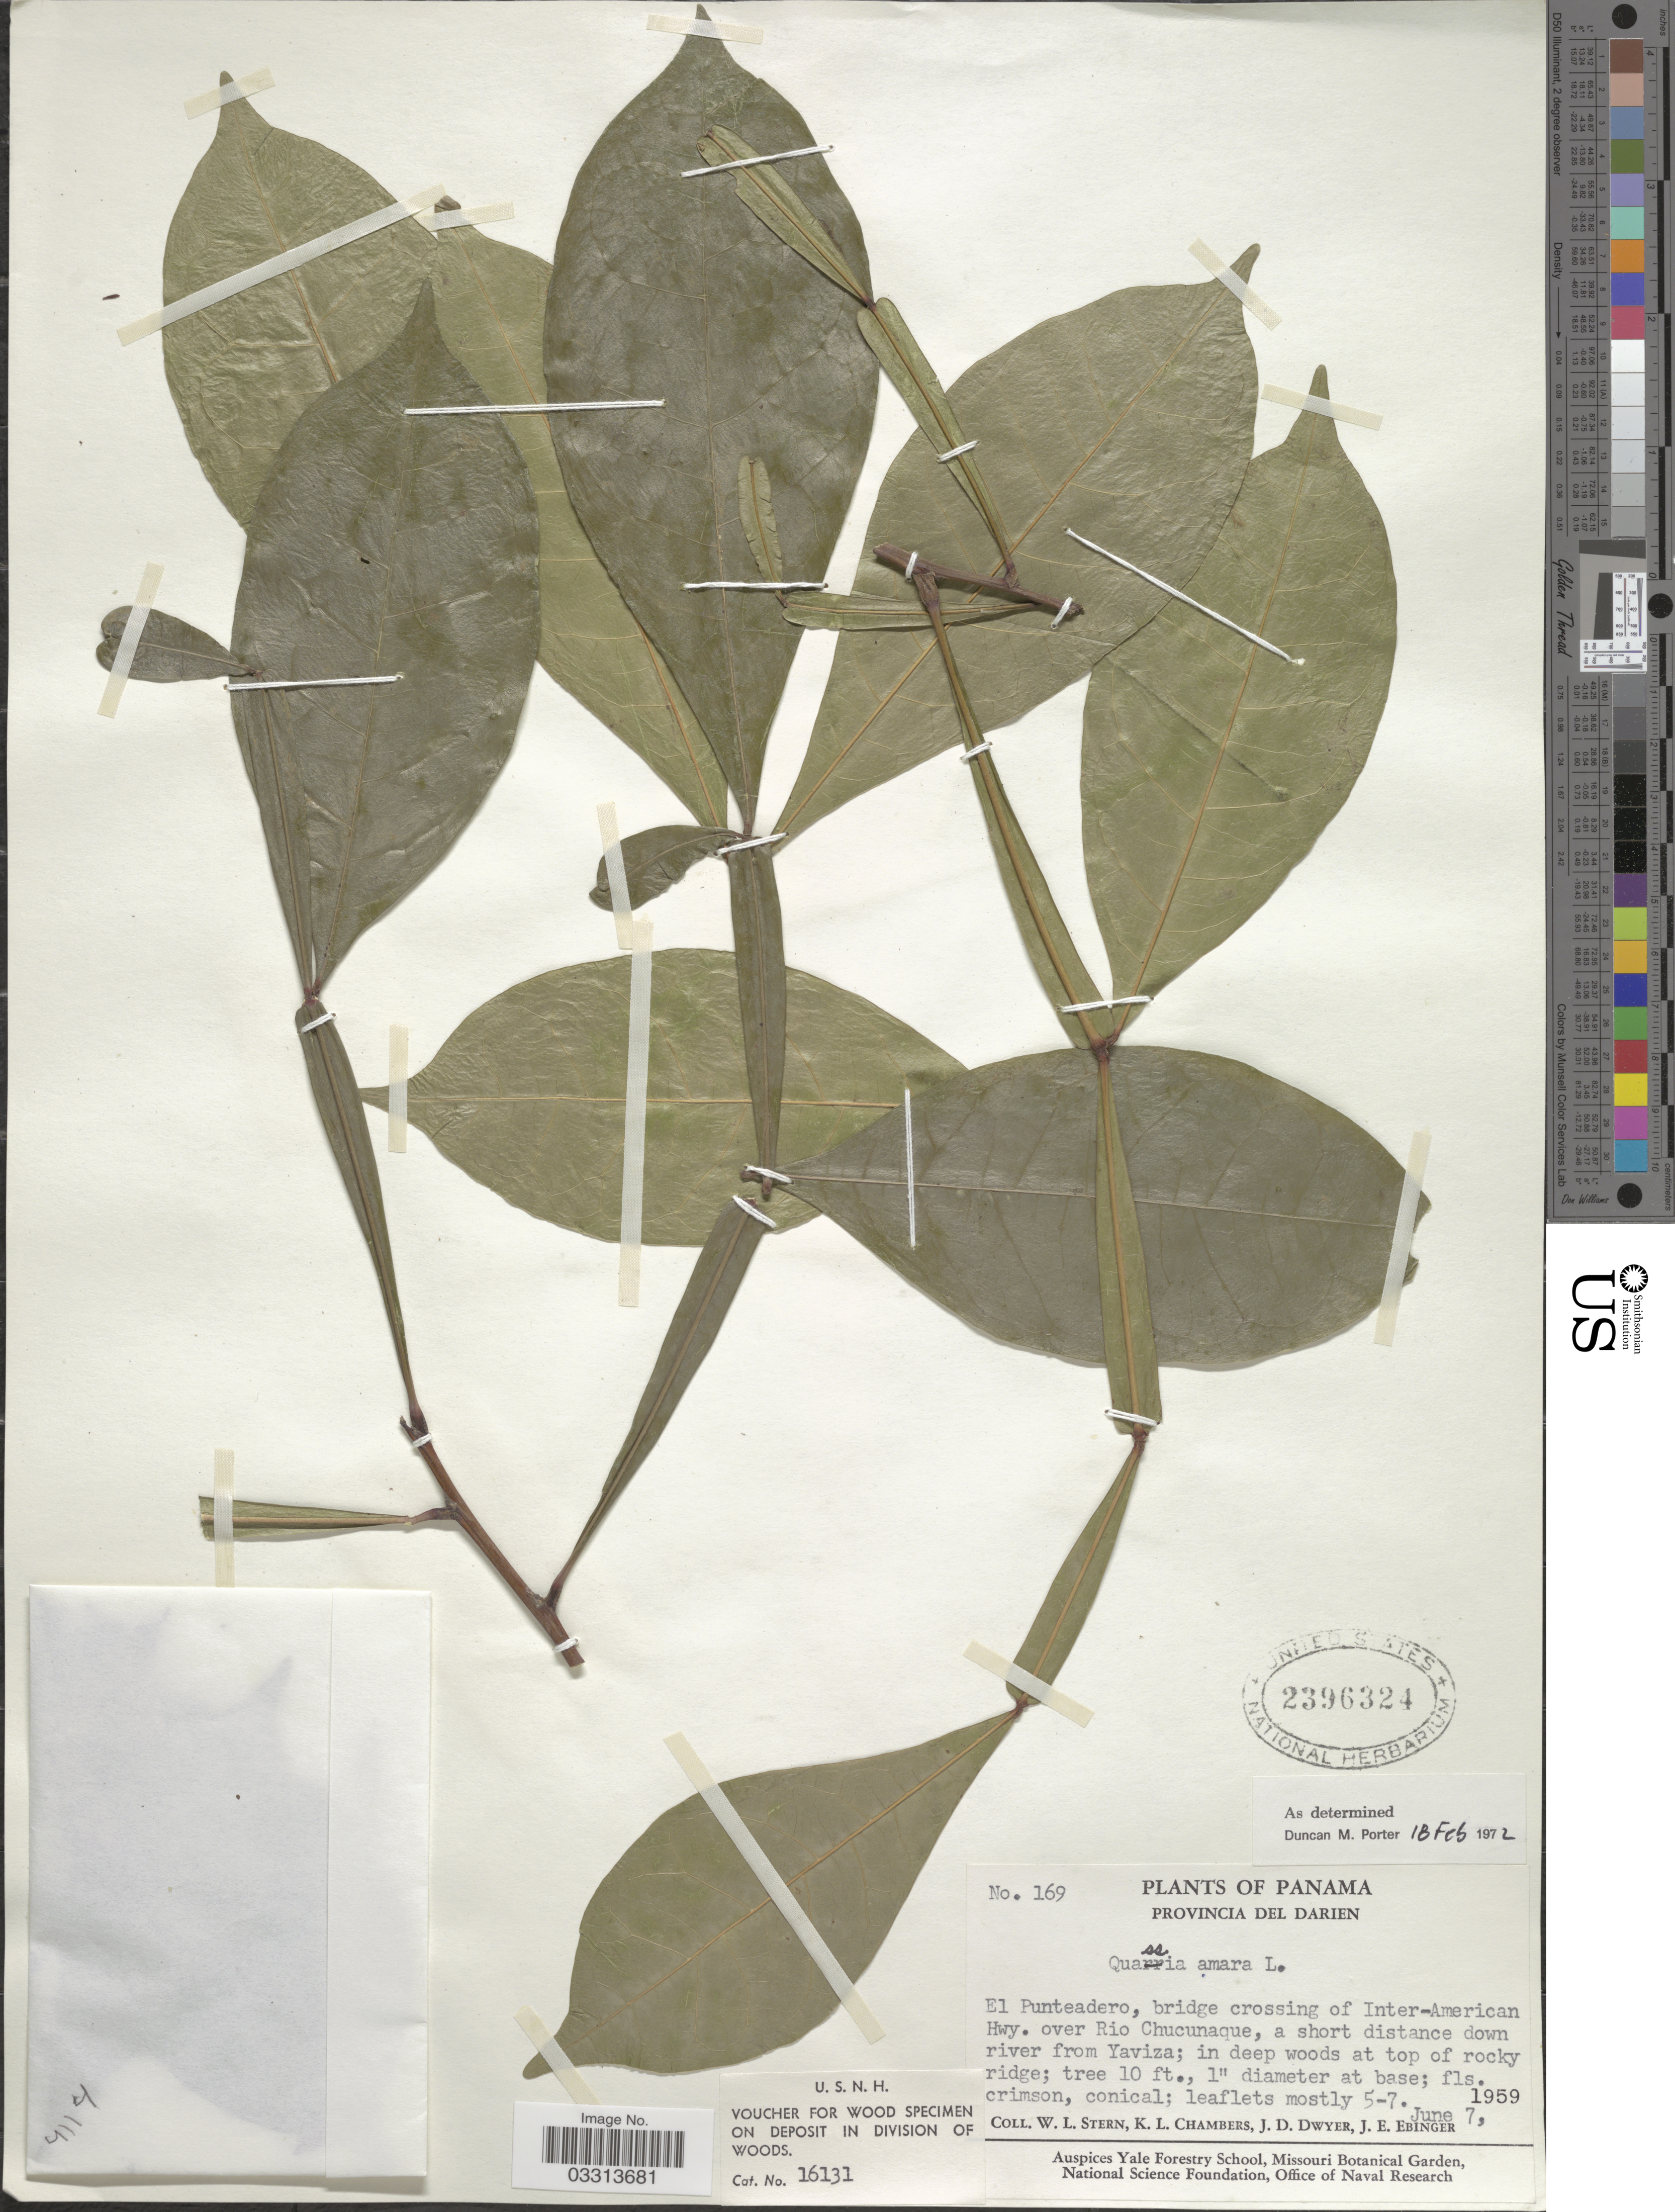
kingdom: Plantae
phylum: Tracheophyta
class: Magnoliopsida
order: Sapindales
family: Simaroubaceae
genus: Quassia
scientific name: Quassia amara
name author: L.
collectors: W. L. Stern, K. Chambers, J. D. Dwyer & J. Ebinger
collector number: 169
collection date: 1959-06-07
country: Panama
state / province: Darién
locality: Provincia del Darien, El Punteadero, bridge crossing of Inter-American Hwy. over Rio Chucunaque, a short distance down river from Yaviza.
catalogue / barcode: US 2396324